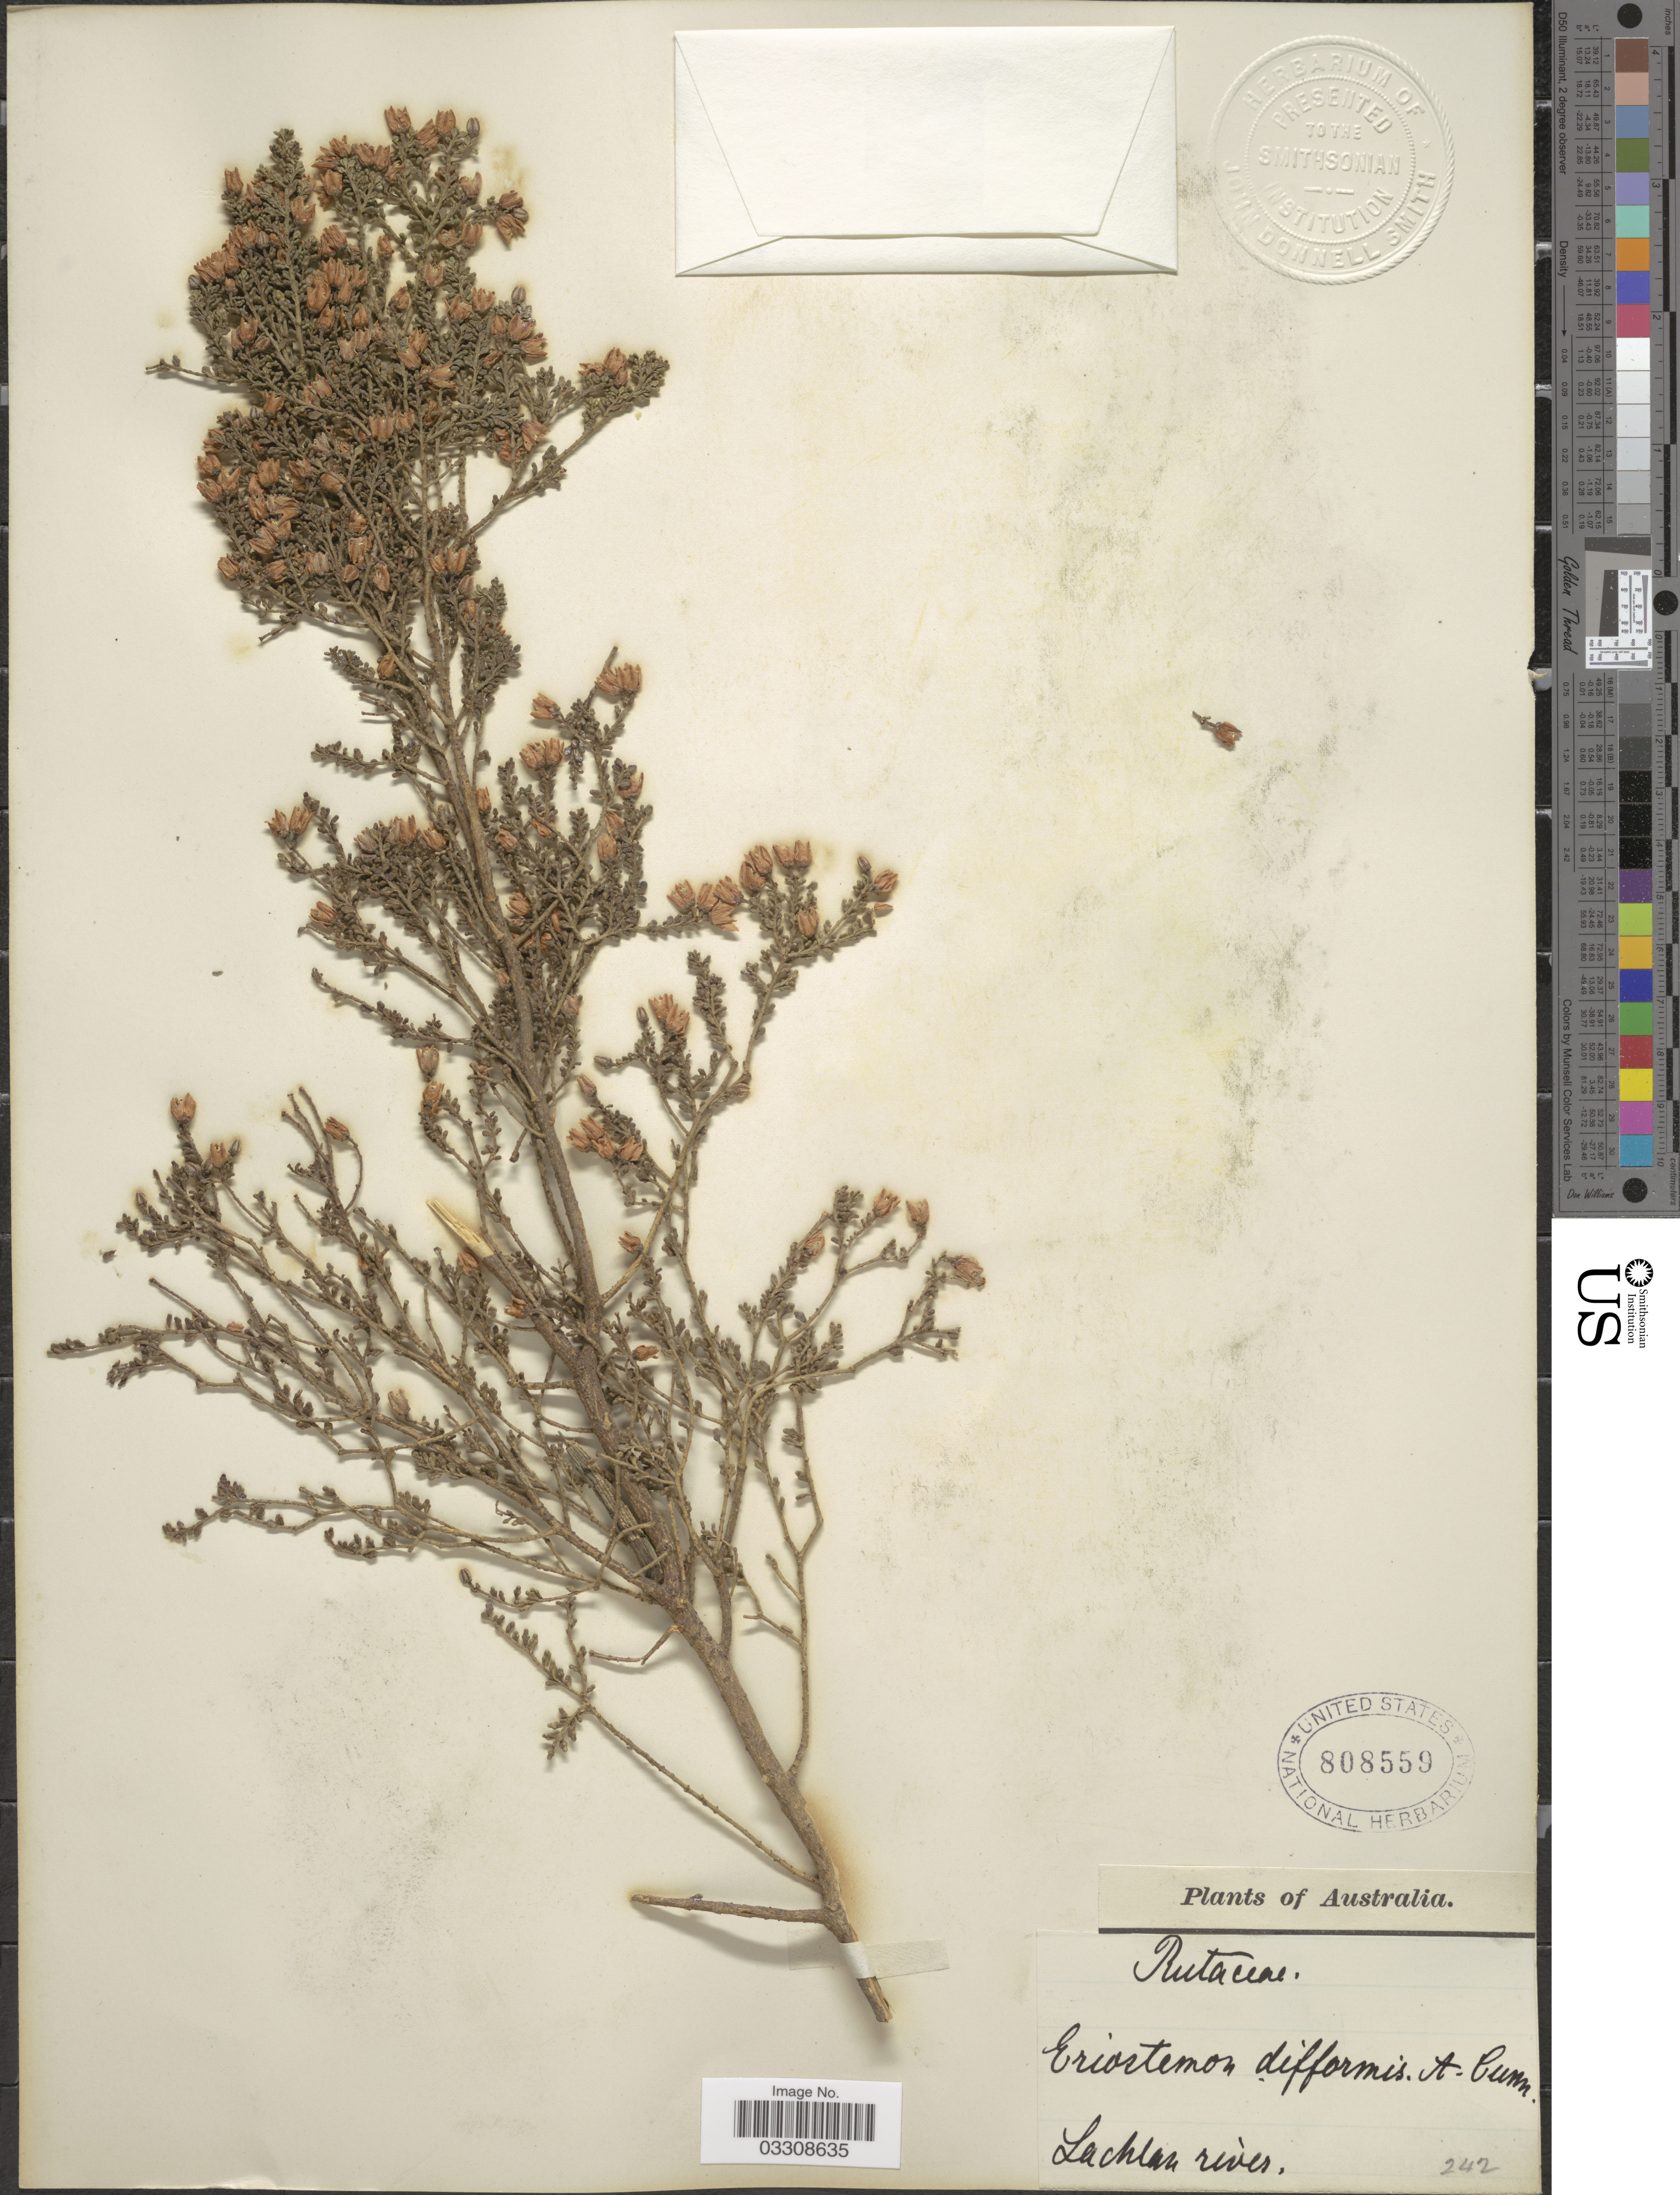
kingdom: Plantae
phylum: Tracheophyta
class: Magnoliopsida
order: Sapindales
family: Rutaceae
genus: Eriostemon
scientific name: Eriostemon difformis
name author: A. Cunn. ex Endl.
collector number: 242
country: Australia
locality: Lachlan river.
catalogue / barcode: US 808559